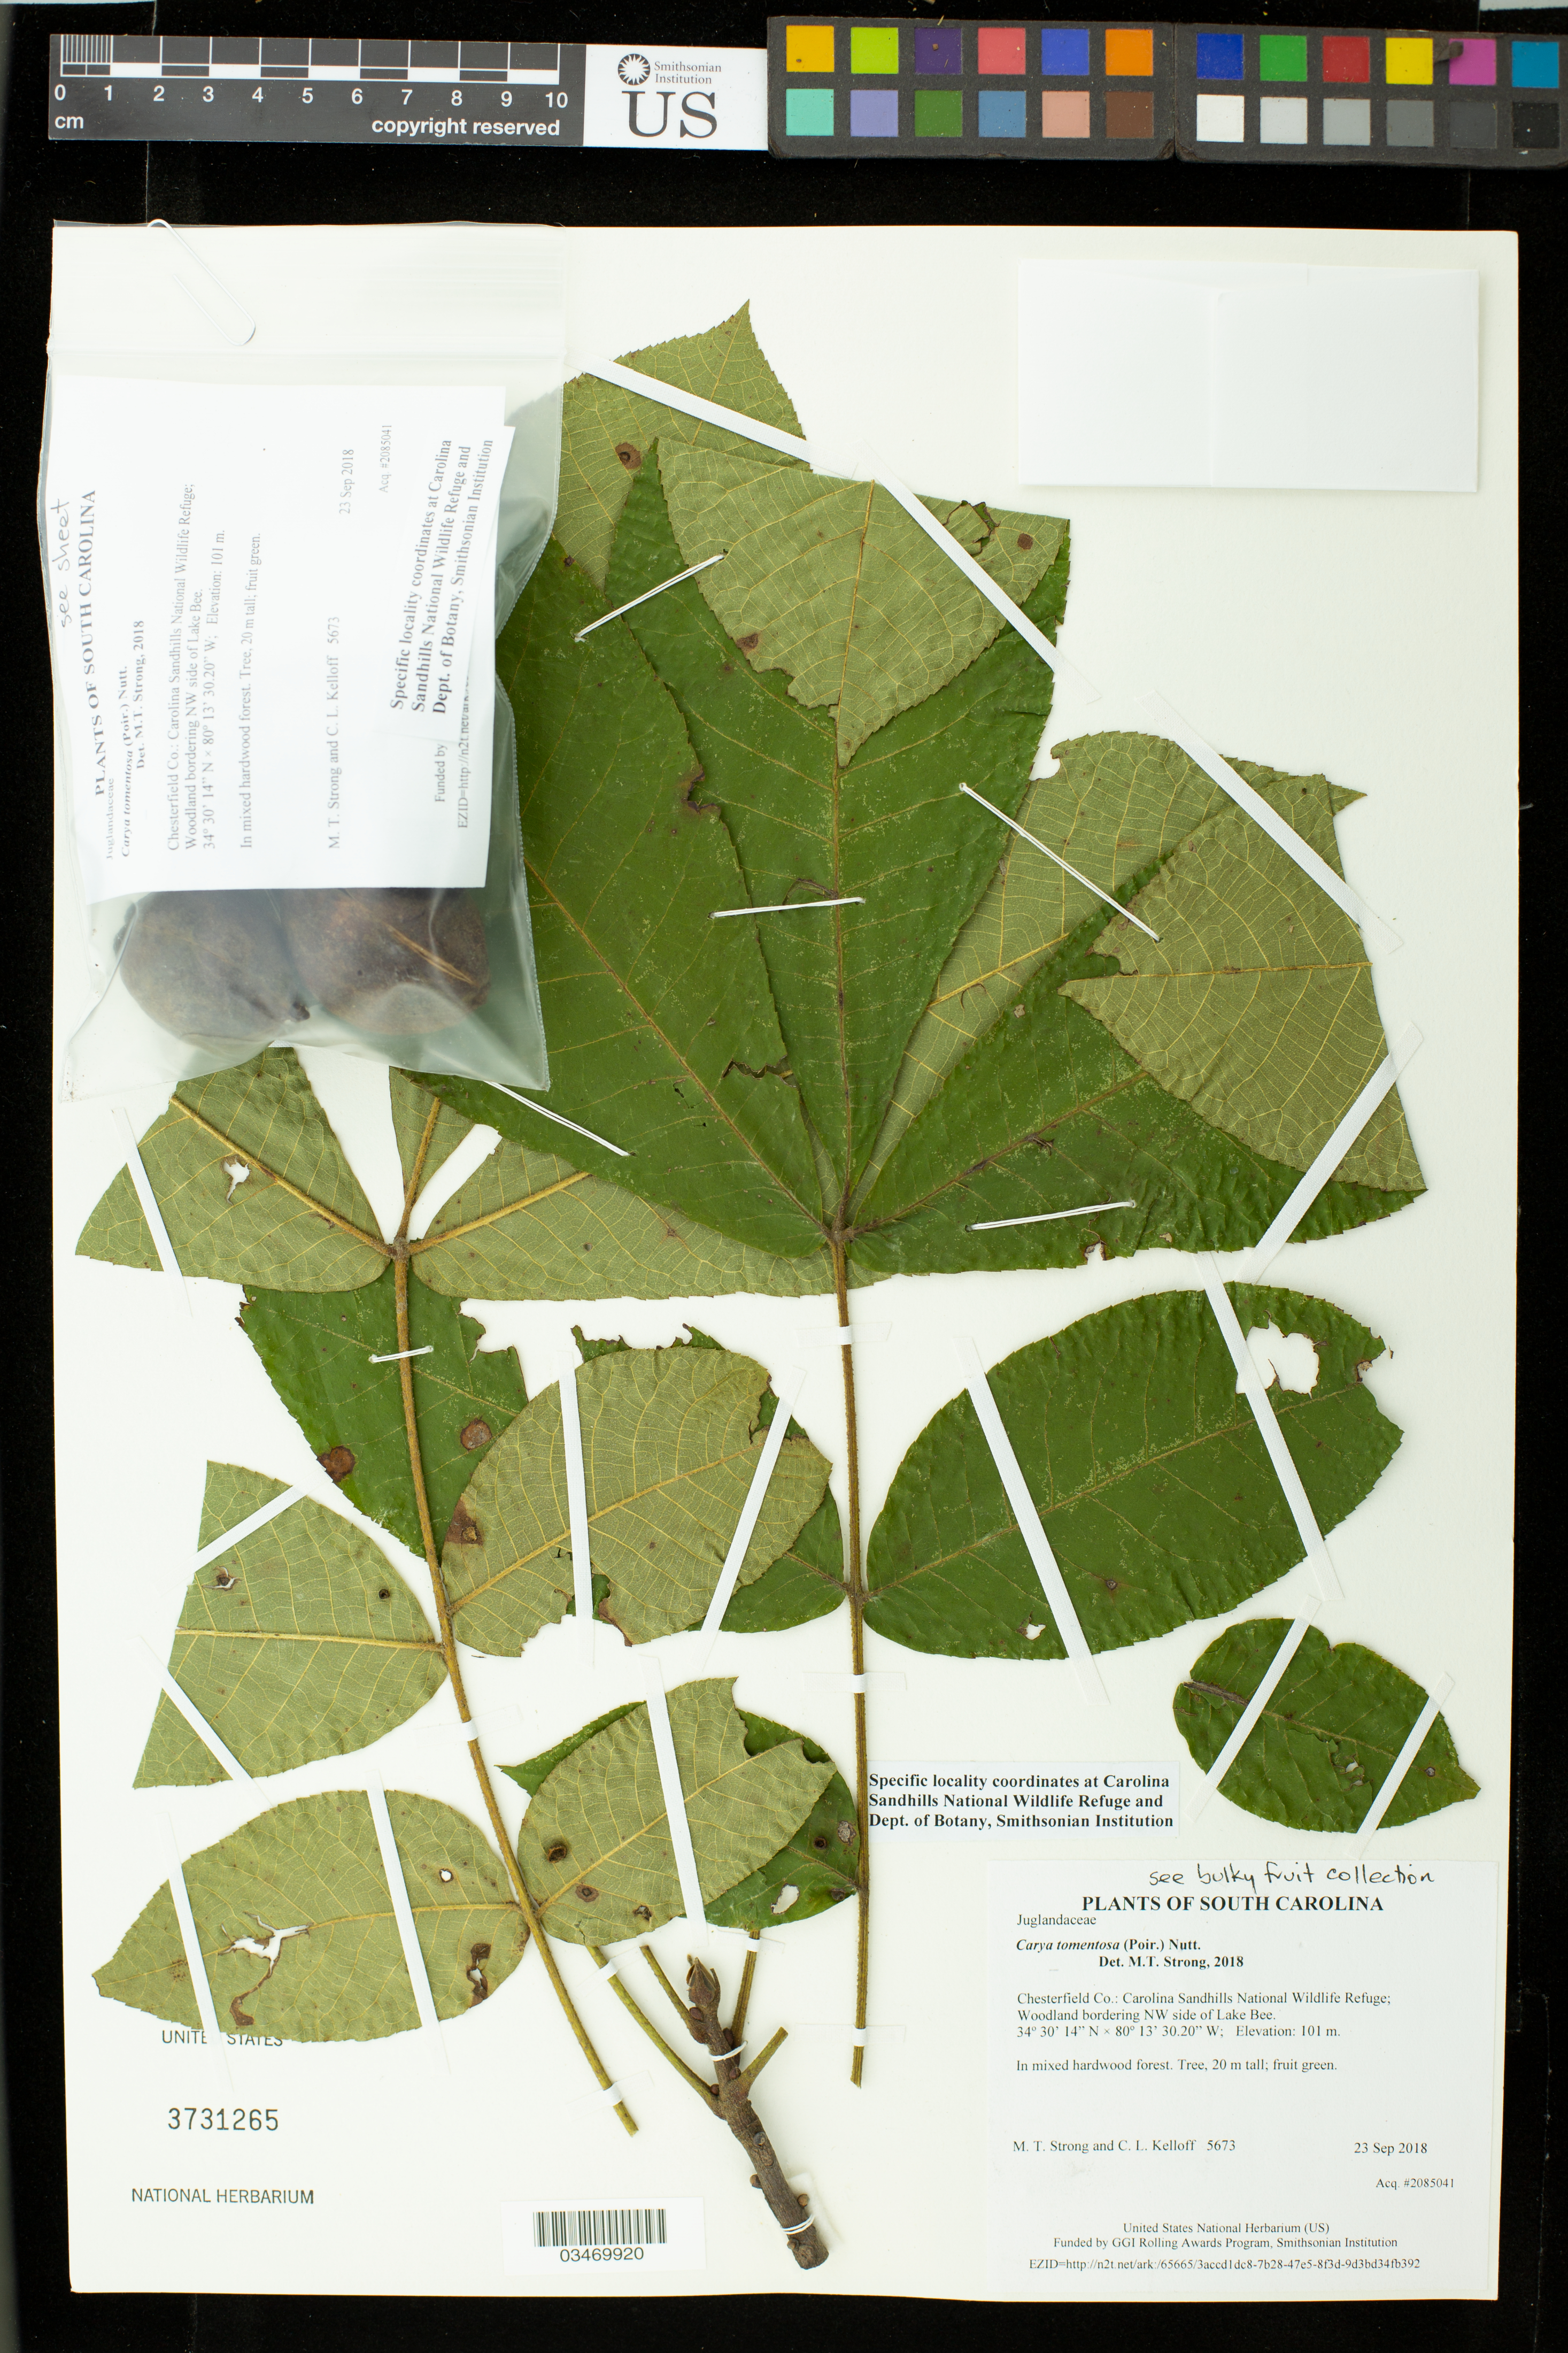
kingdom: Plantae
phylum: Tracheophyta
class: Magnoliopsida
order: Fagales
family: Juglandaceae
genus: Carya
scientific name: Carya tomentosa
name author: (Lam.) Nutt.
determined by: Strong, M. T., (US), Smithsonian Institution - National Museum of Natural History (UNITED STATES)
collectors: M. T. Strong & C. L. Kelloff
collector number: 5673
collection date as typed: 23 Sep 2018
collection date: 2018-09-23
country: United States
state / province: South Carolina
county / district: Chesterfield Co.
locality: Carolina Sandhills National Wildlife Refuge; In mixed hardwood forest, bordering NW side of Lake Bee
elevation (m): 101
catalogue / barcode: US 3731265